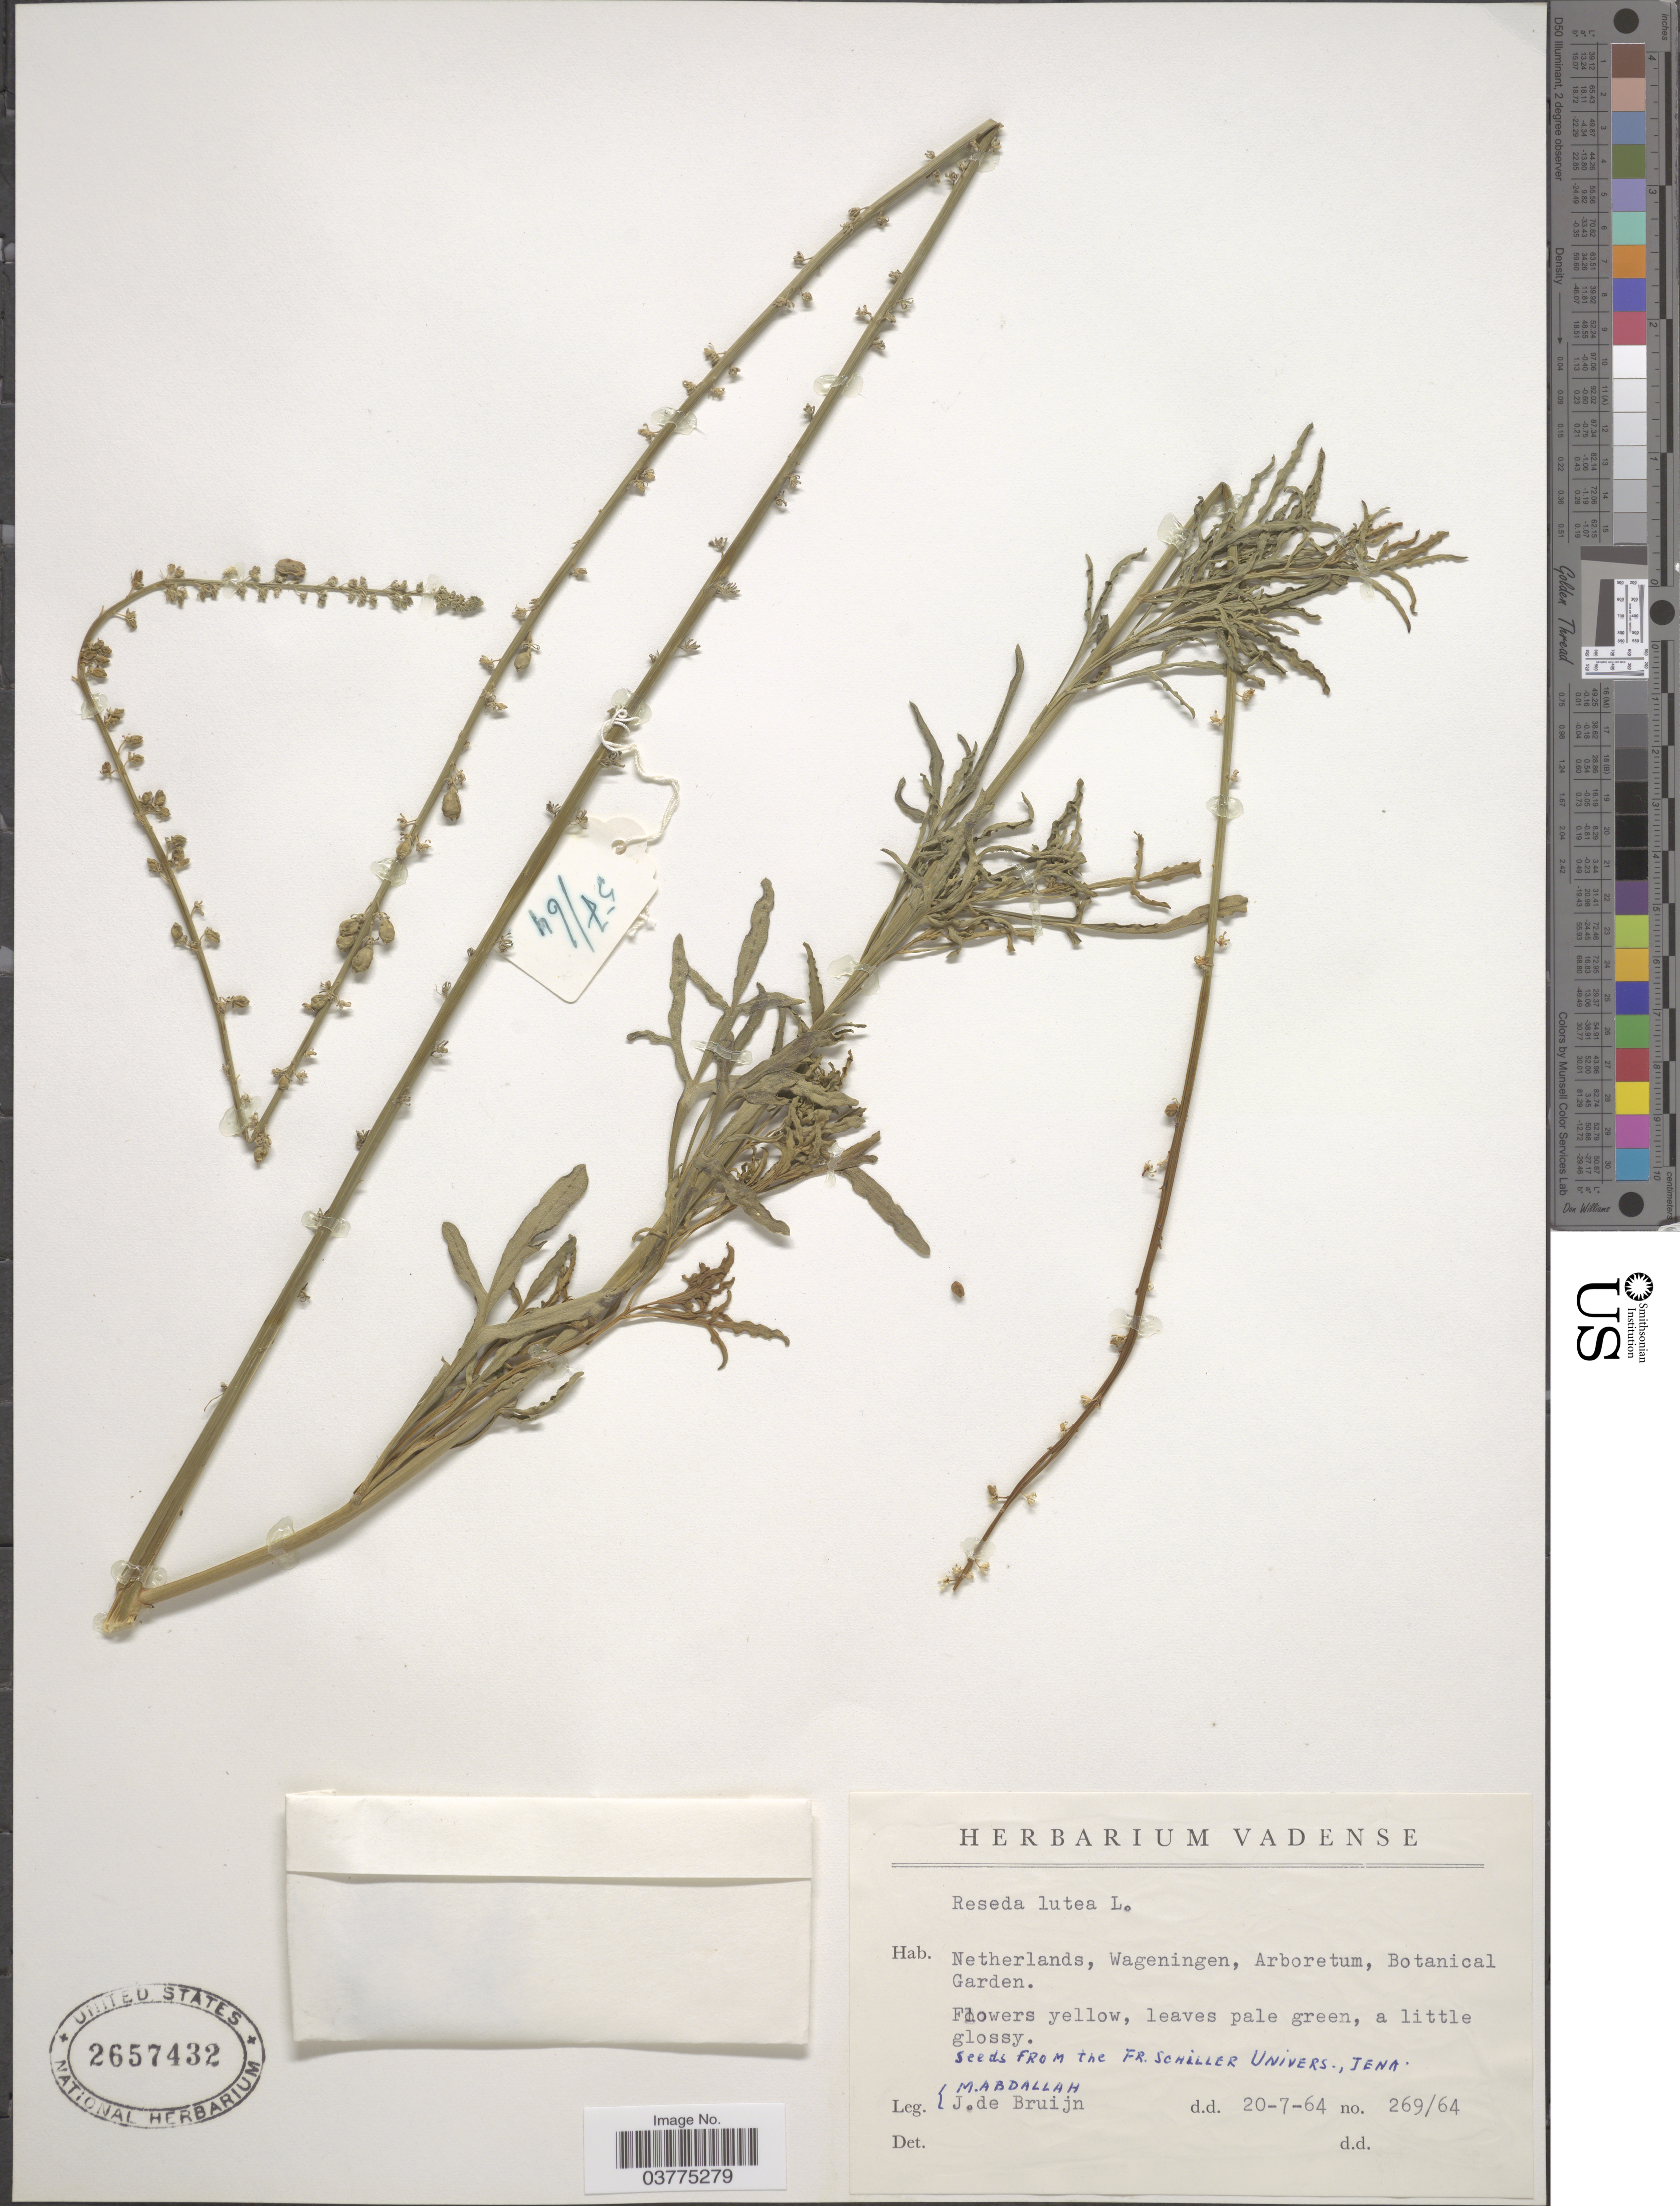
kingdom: Plantae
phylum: Tracheophyta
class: Magnoliopsida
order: Brassicales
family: Resedaceae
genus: Reseda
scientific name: Reseda lutea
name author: L.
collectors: M. S. Abdallah & J. Bruijn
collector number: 269/64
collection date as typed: Transcribed d/m/y: 20/7/64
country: Netherlands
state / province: Gelderland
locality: Wageningen, Arboretum, Botanical Garden.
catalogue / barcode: US 2657432